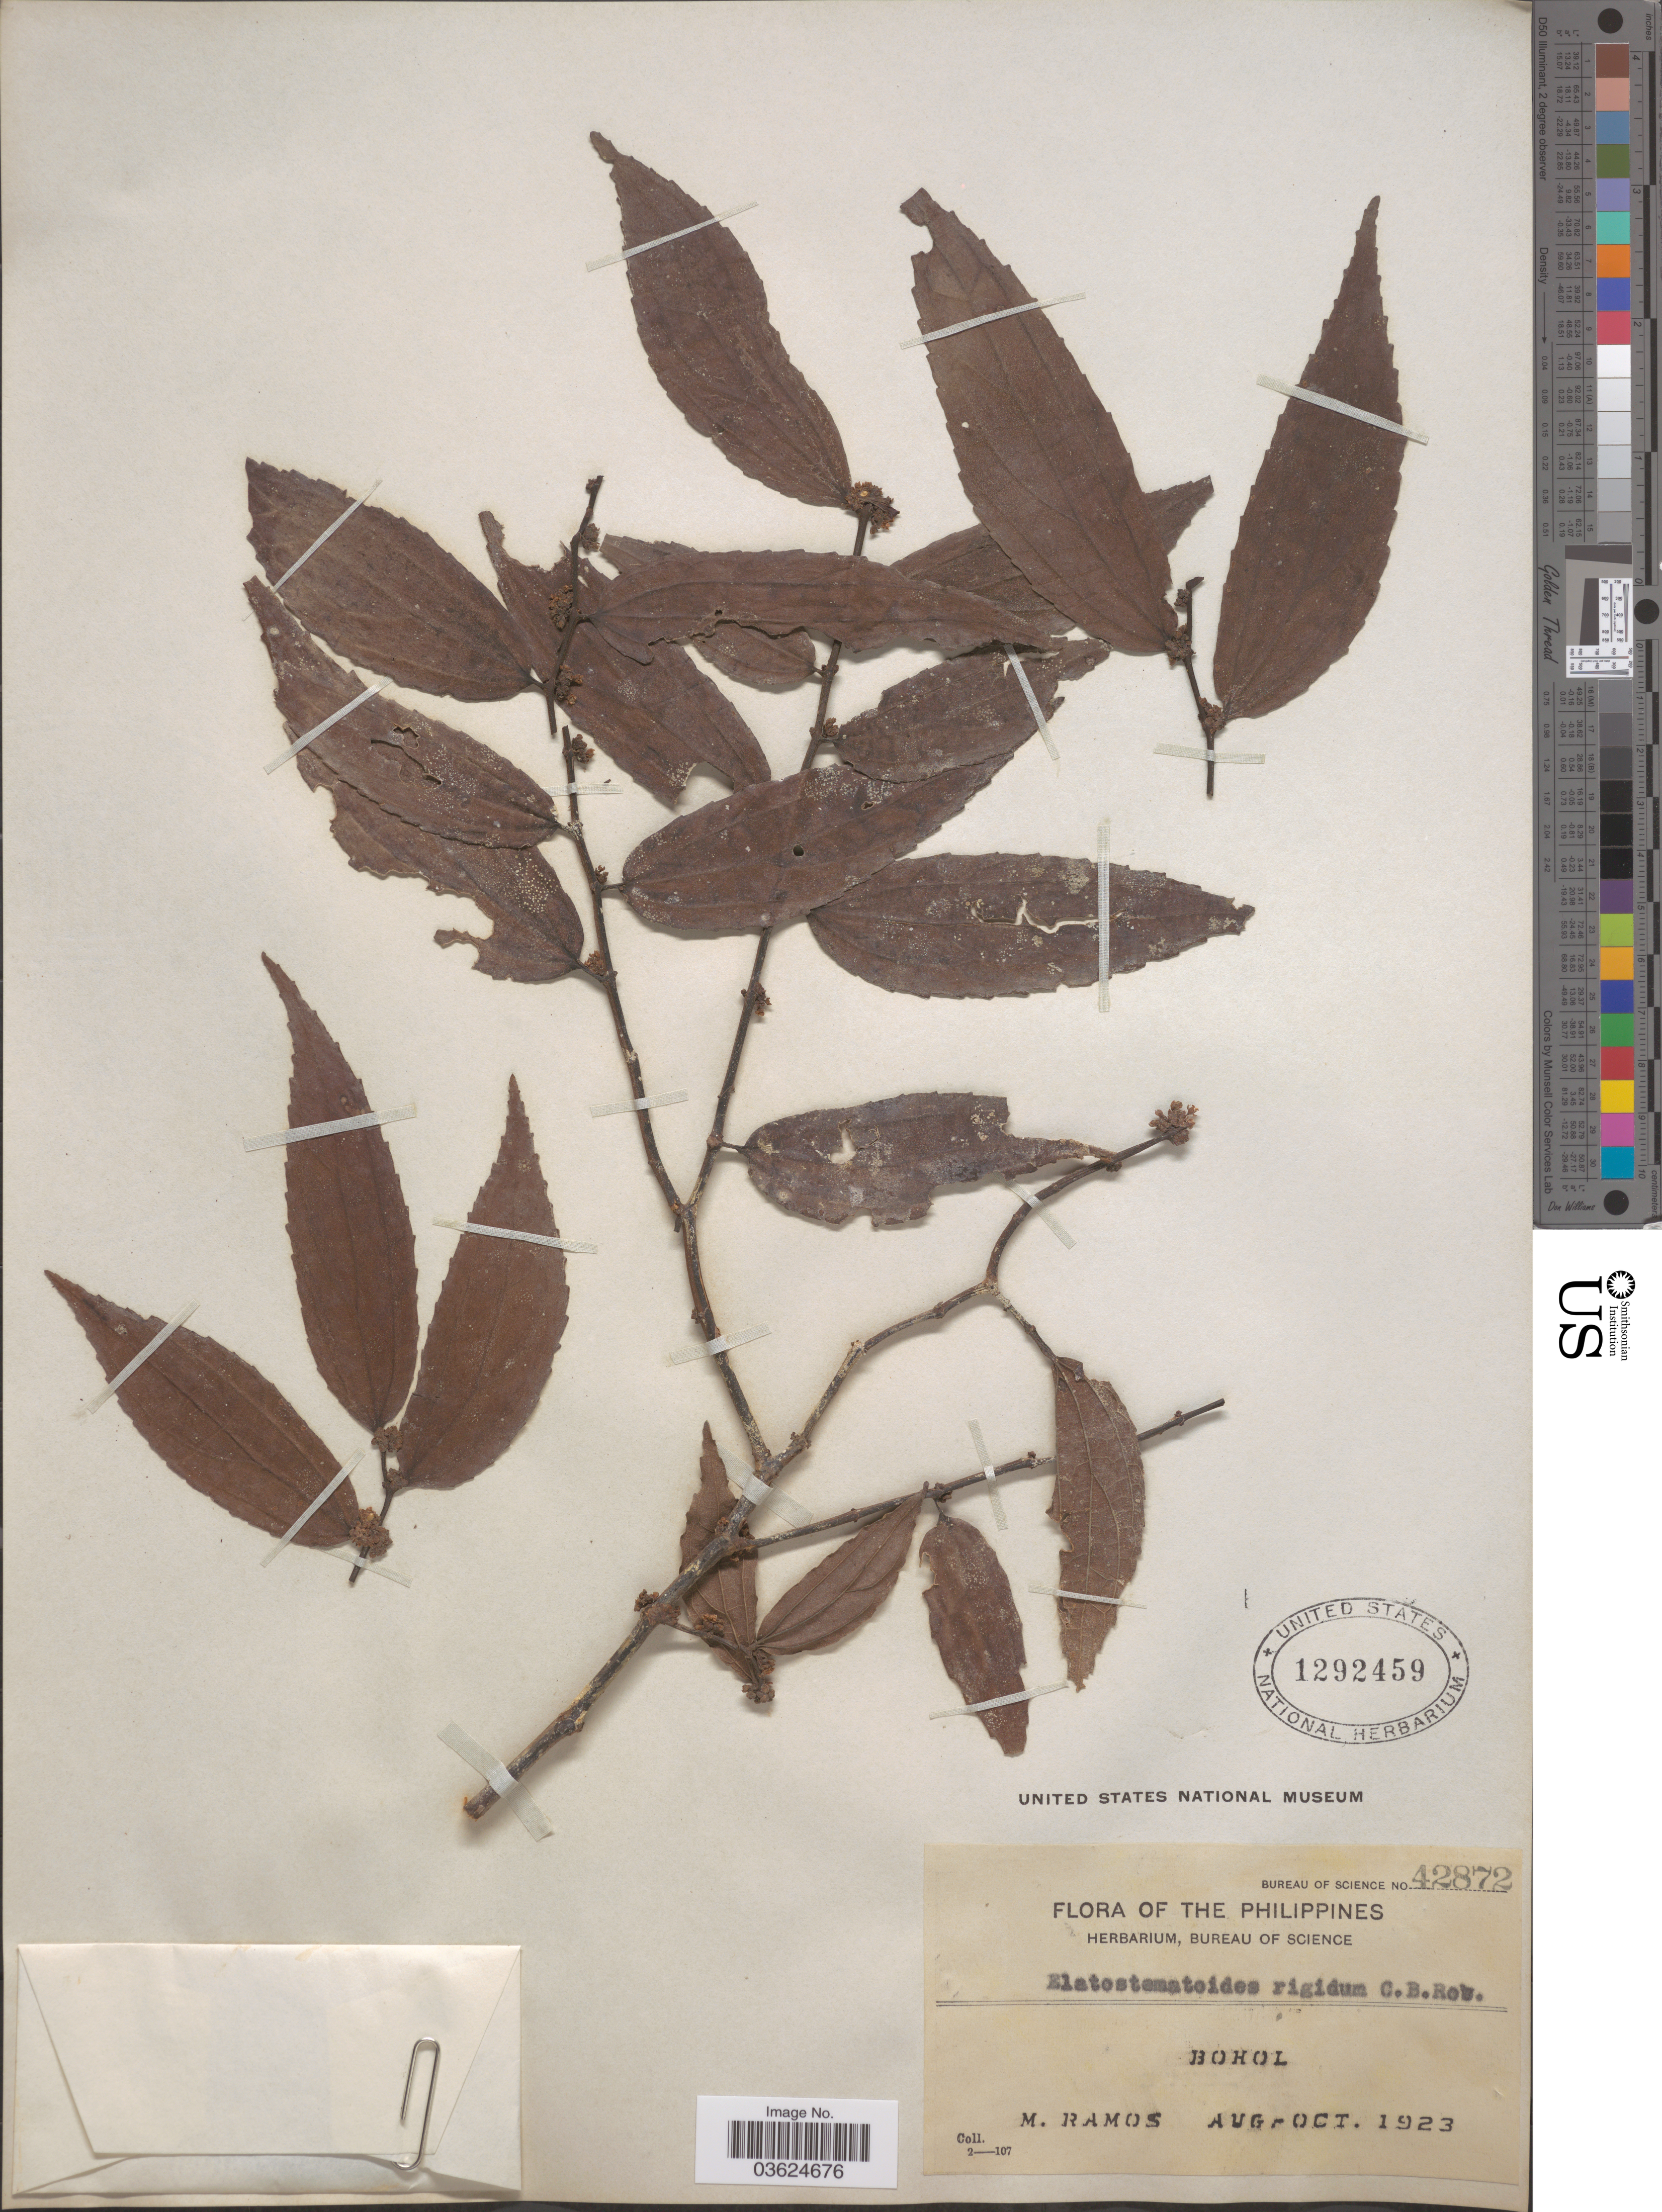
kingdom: Plantae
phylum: Tracheophyta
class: Magnoliopsida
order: Rosales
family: Urticaceae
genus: Elatostematoides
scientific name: Elatostematoides rigidum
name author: (Wedd.) C.B. Rob.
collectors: M. Ramos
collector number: Bureau of Science 42872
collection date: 1923-08/1923-10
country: Philippines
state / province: Central Visayas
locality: Bohol.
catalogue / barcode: US 1292459